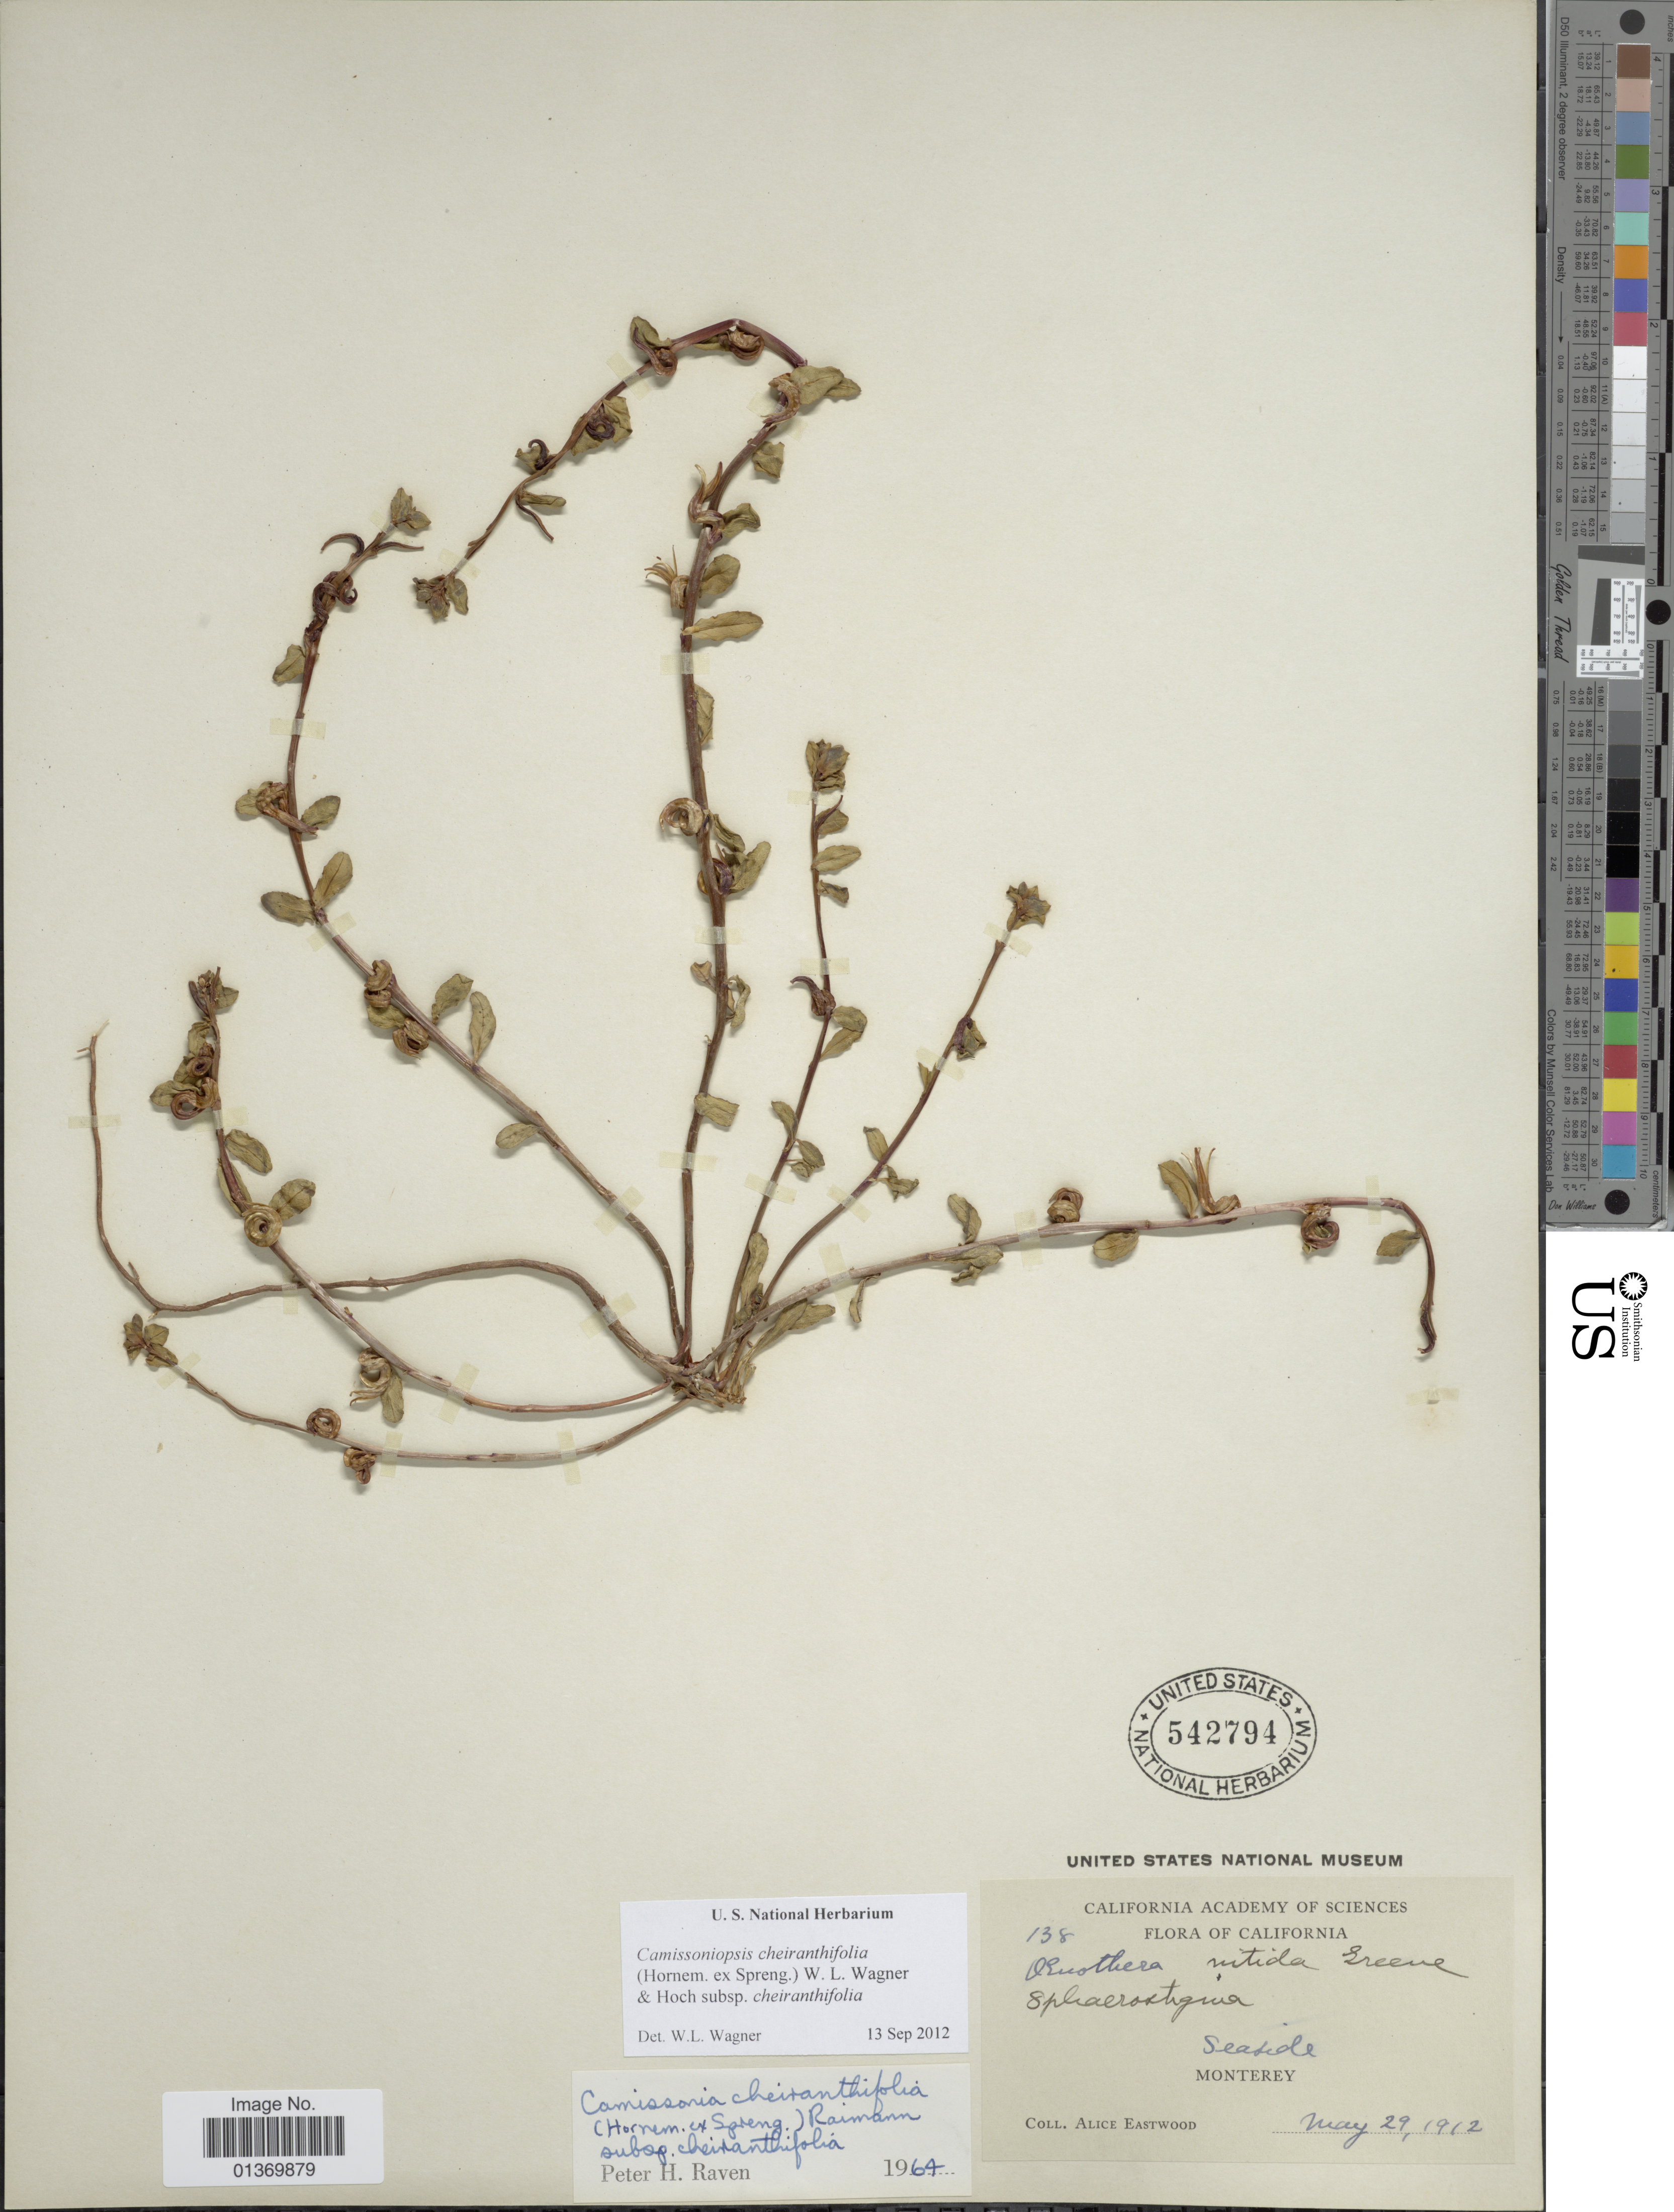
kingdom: Plantae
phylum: Tracheophyta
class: Magnoliopsida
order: Myrtales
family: Onagraceae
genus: Camissoniopsis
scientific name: Camissoniopsis cheiranthifolia subsp. cheiranthifolia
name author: (Hornem. ex Spreng.) W.L. Wagner & Hoch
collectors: A. Eastwood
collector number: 138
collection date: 1912-05-29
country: United States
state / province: California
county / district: Monterey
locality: Seaside, Monterey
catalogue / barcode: US 542794